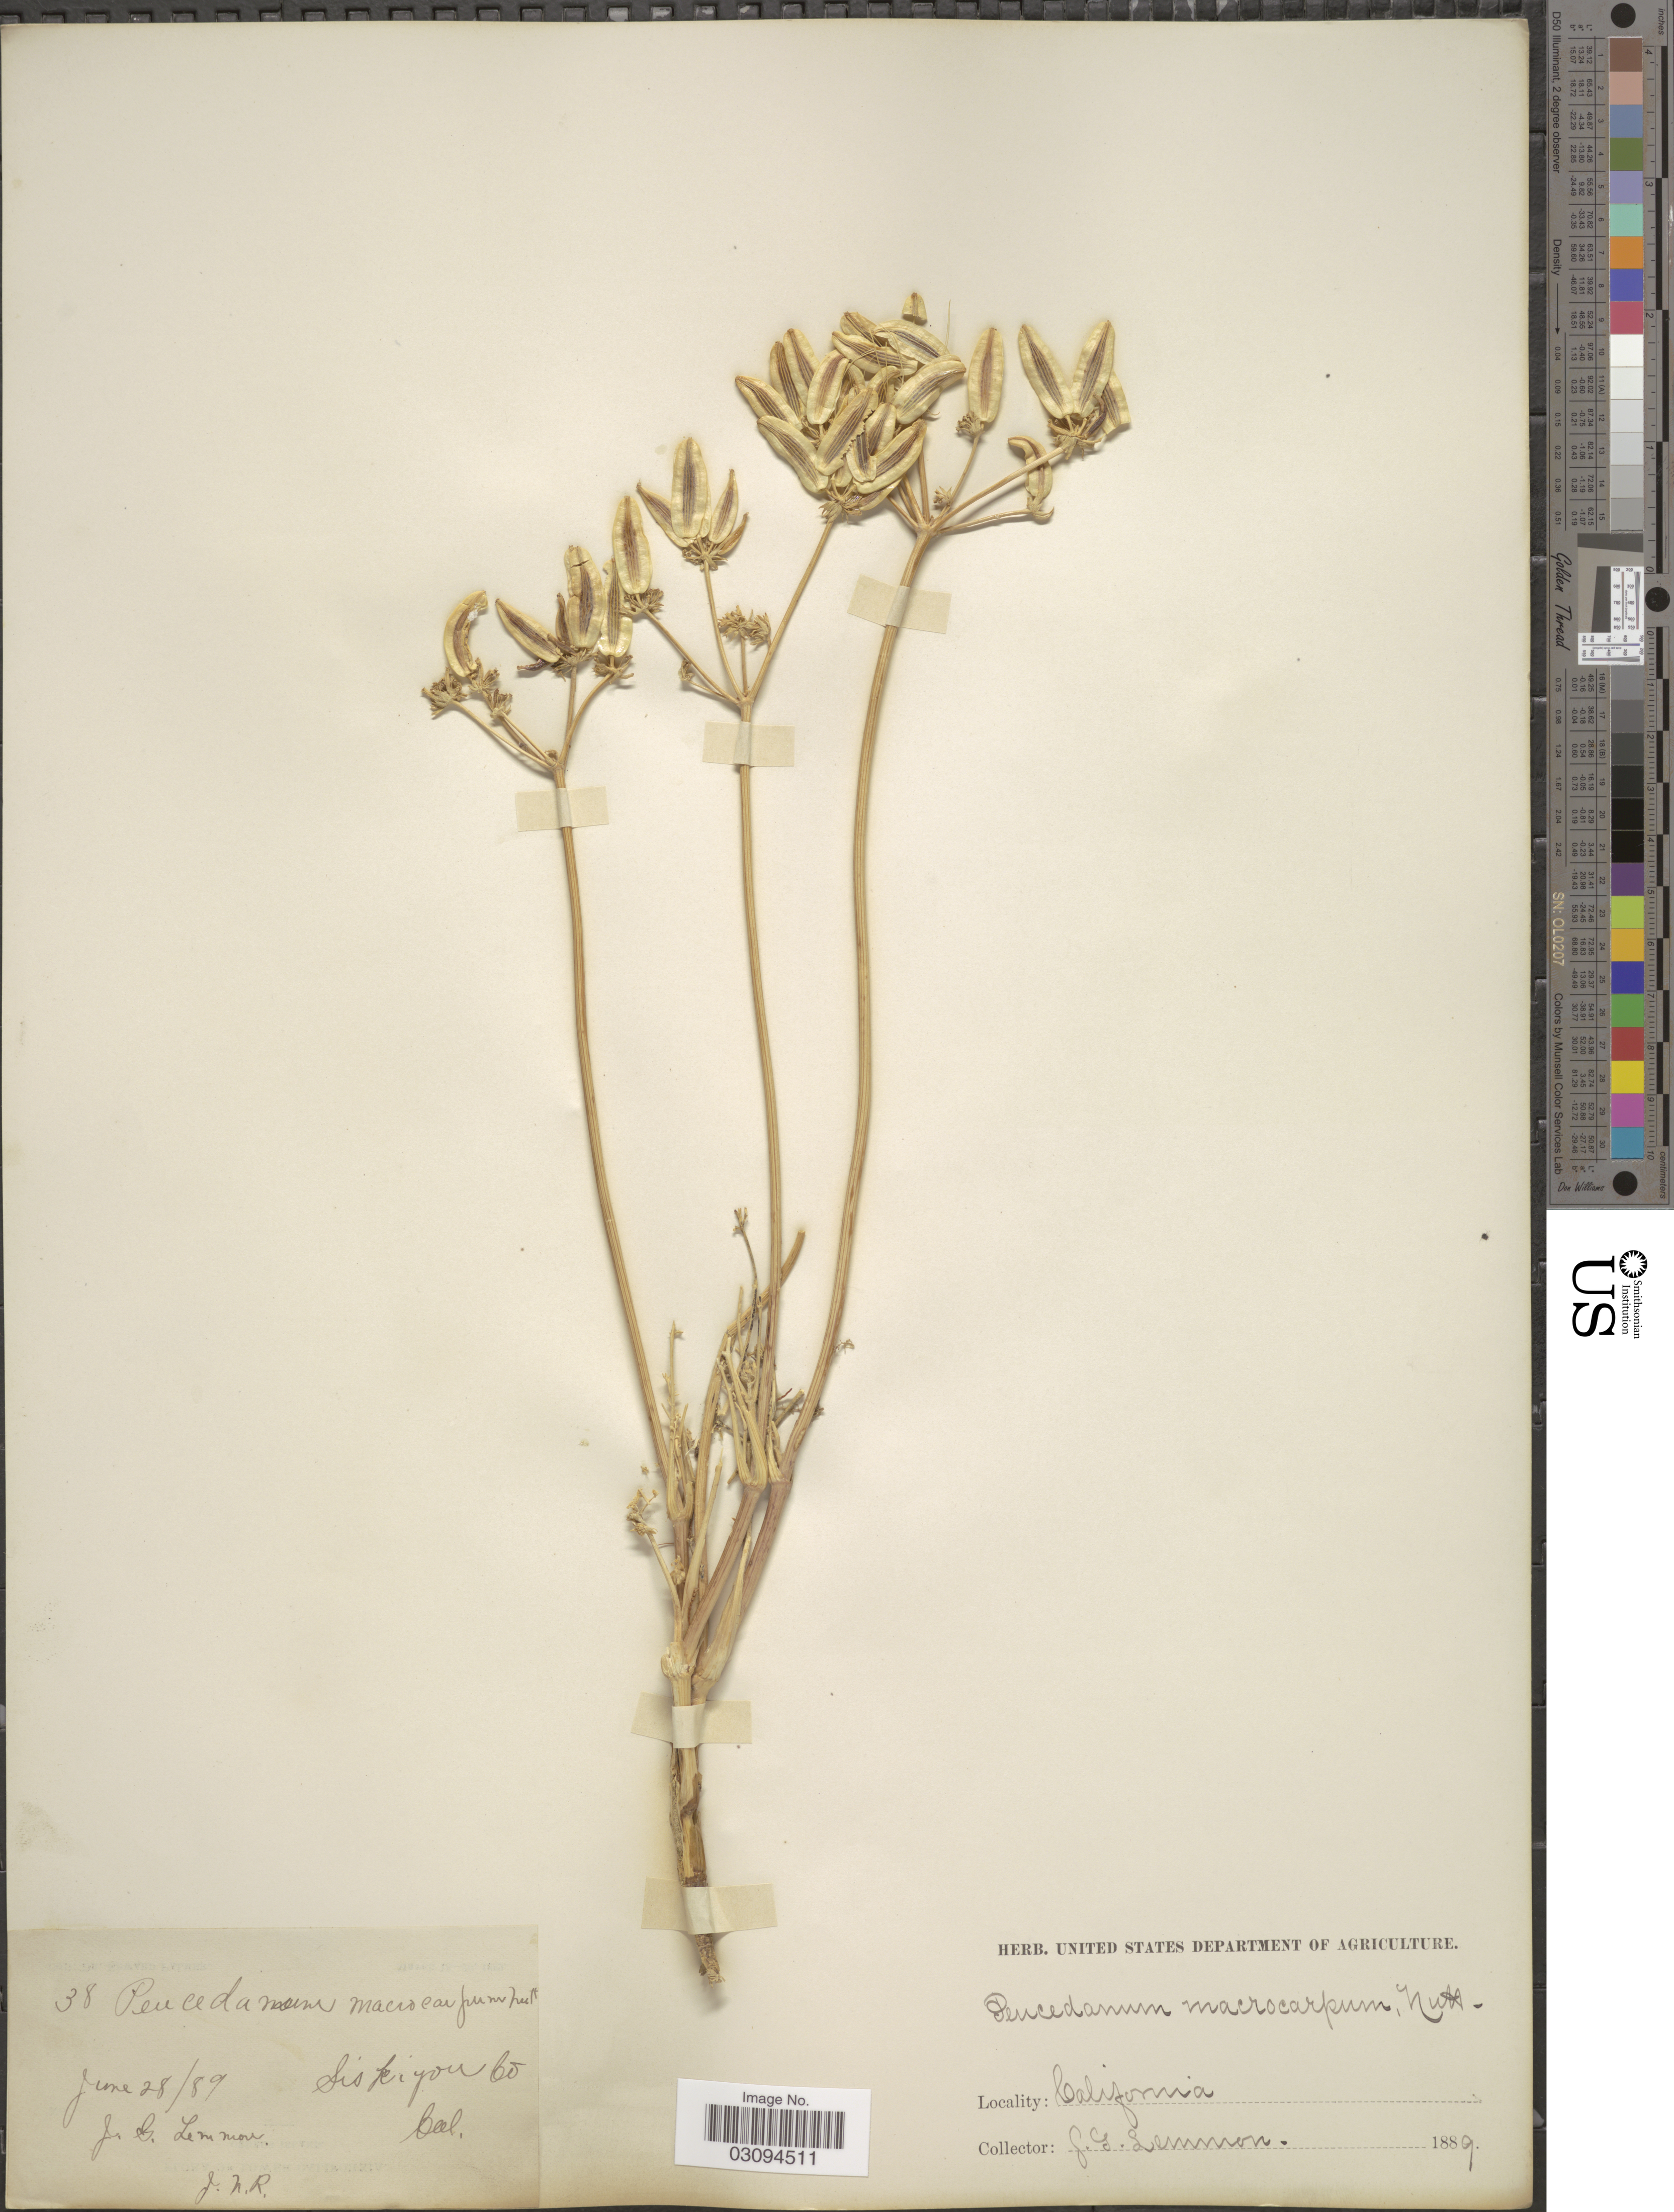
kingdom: Plantae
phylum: Tracheophyta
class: Magnoliopsida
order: Apiales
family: Apiaceae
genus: Lomatium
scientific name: Lomatium macrocarpum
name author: (Hook. et al.) J.M. Coult. & Rose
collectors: J. Lemmon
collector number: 38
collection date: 1889-06-28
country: United States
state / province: California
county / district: Siskiyou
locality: Siskiyou Co. Cal.